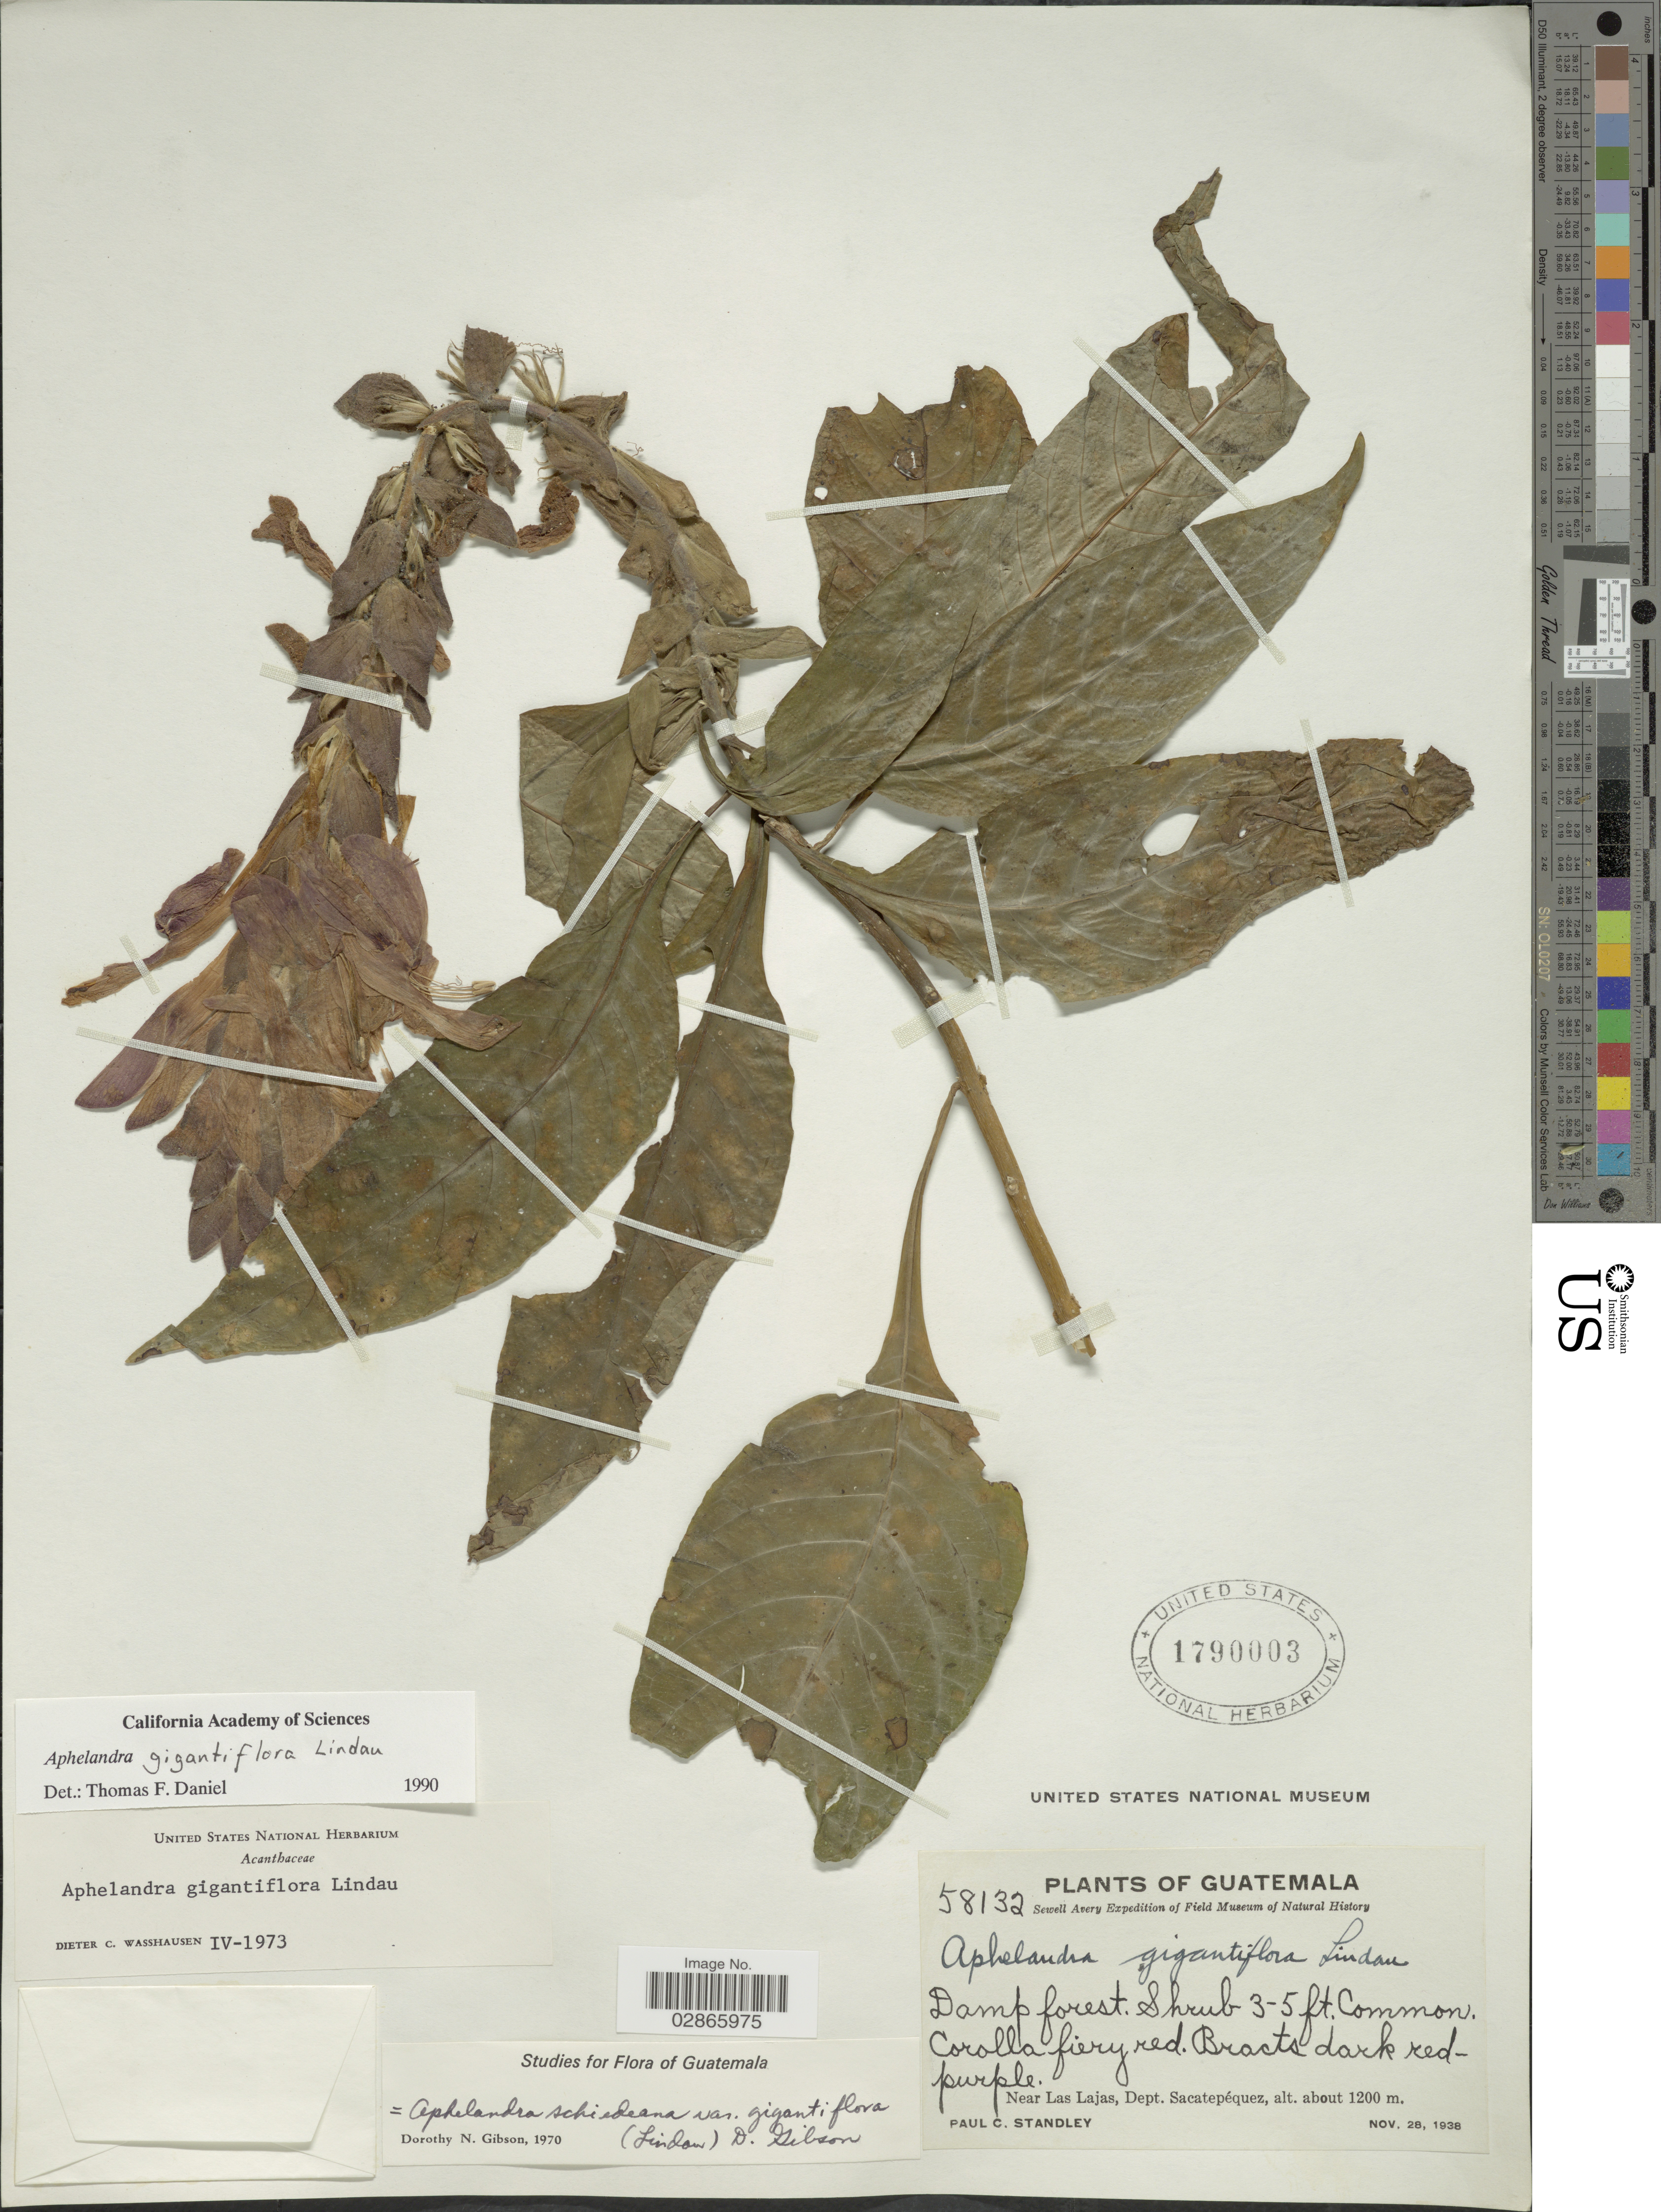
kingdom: Plantae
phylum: Tracheophyta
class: Magnoliopsida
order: Lamiales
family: Acanthaceae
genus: Aphelandra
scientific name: Aphelandra gigantiflora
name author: Lindau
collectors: P. C. Standley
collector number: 58132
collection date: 1938-11-28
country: Guatemala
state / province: Sacatepéquez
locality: Near Las Lajas, Dept. Sacatepéquez.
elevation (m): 1200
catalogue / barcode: US 1790003